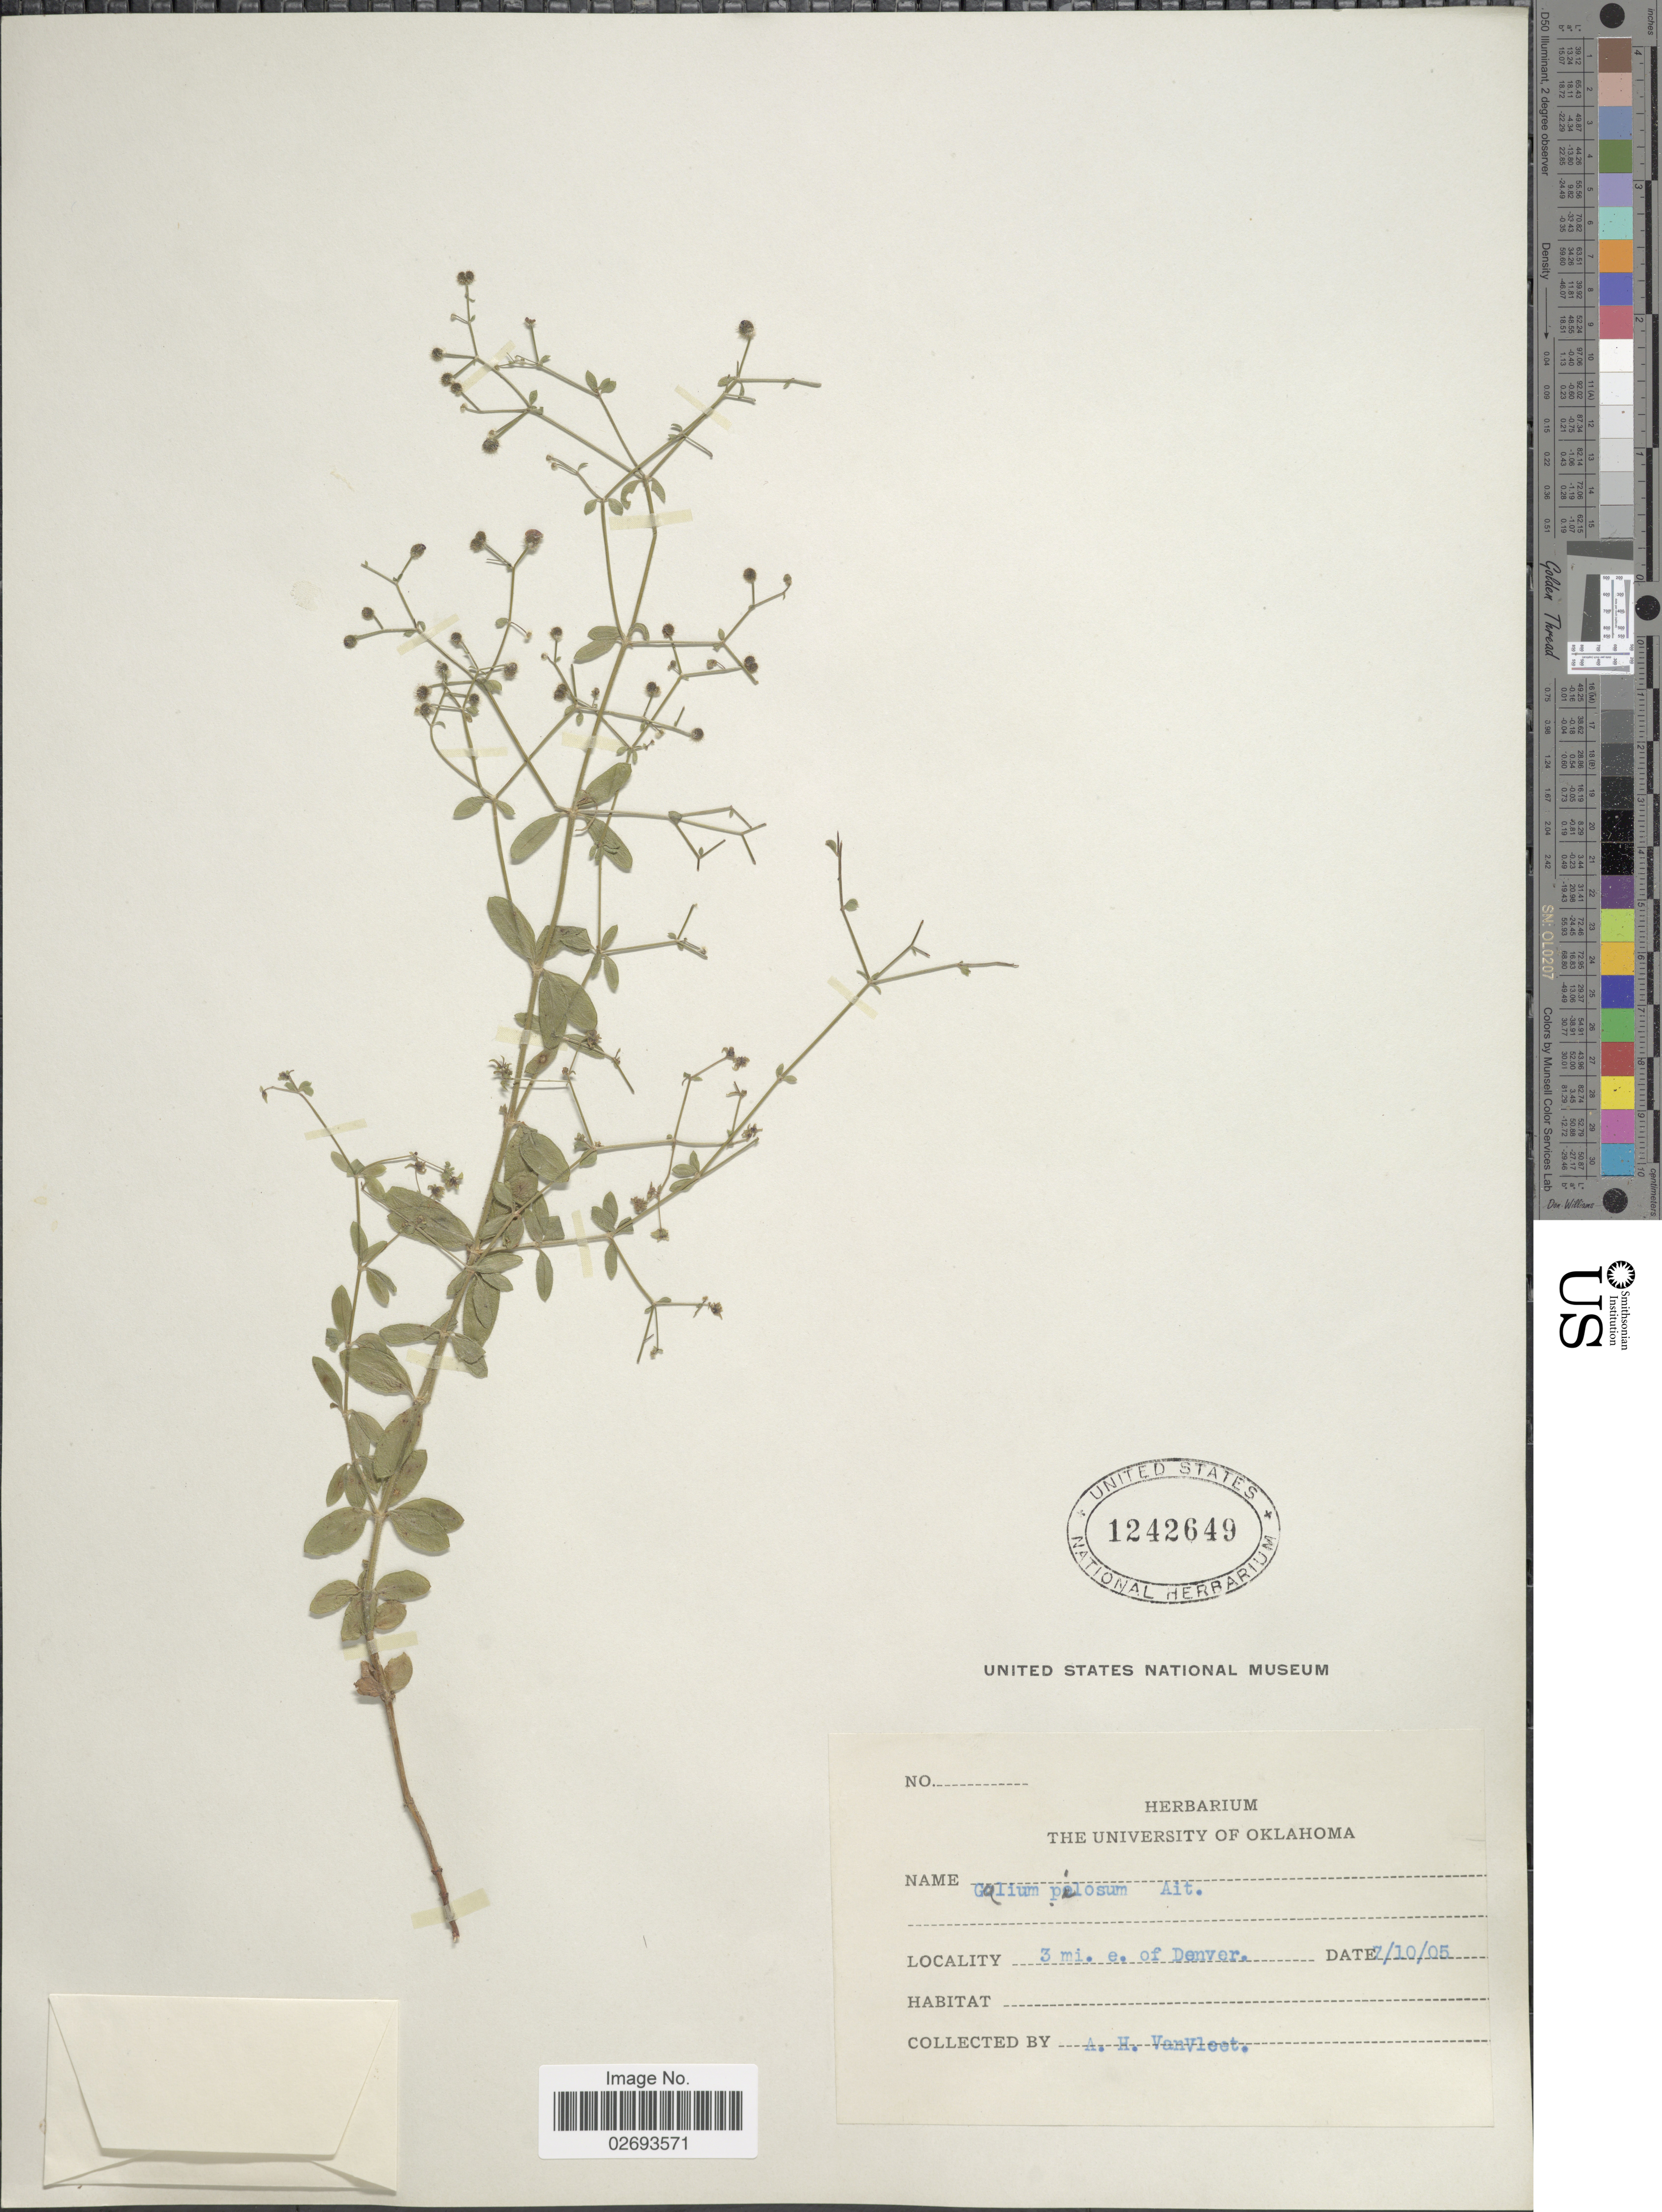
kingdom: Plantae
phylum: Tracheophyta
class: Magnoliopsida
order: Gentianales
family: Rubiaceae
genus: Galium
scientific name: Galium pilosum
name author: Aiton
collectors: A. H. Van Vleet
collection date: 1905-07-10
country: United States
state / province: Oklahoma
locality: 3 mi. e. of Denver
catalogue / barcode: US 1242649